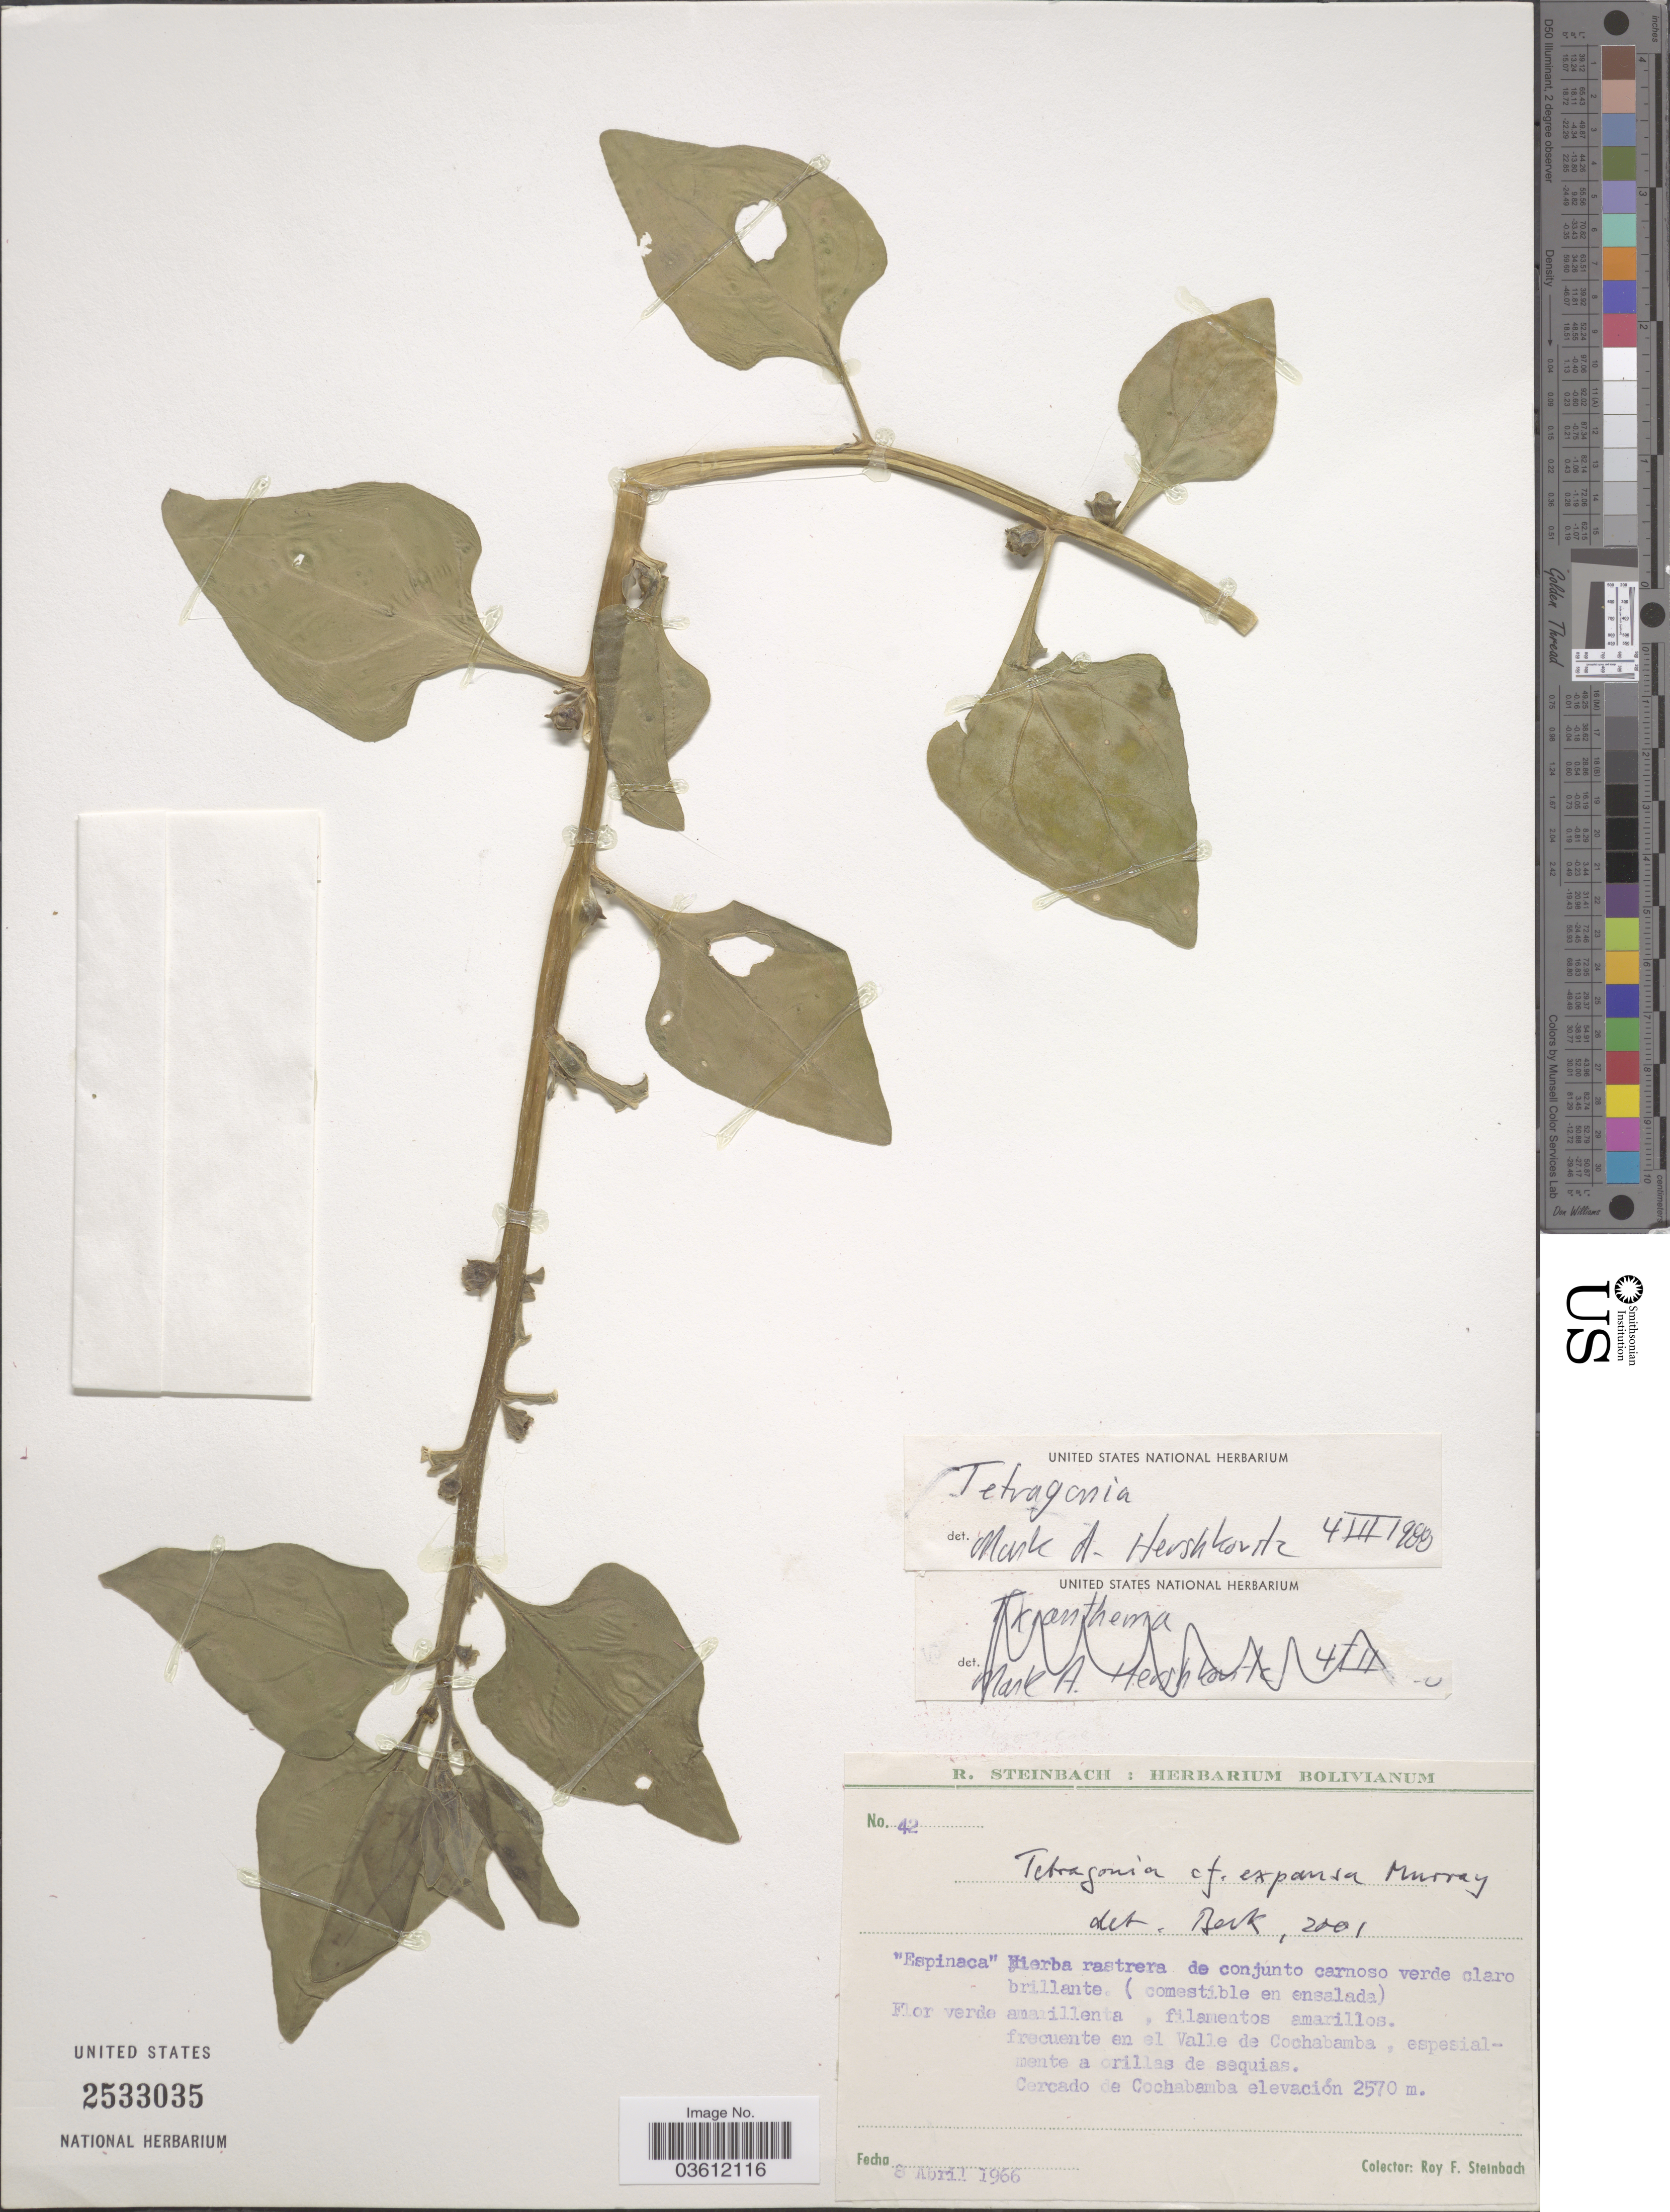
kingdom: Plantae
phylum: Tracheophyta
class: Magnoliopsida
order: Caryophyllales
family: Aizoaceae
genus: Tetragonia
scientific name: Tetragonia expansa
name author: Murr.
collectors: R. F. Steinbach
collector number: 42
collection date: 1966-04-08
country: Bolivia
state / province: Cochabamba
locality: Frecuente en el Valle de Cochabamba, espesialmente a orillas de sequias. Cercado de Cochabamba.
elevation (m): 2570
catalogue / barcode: US 2533035